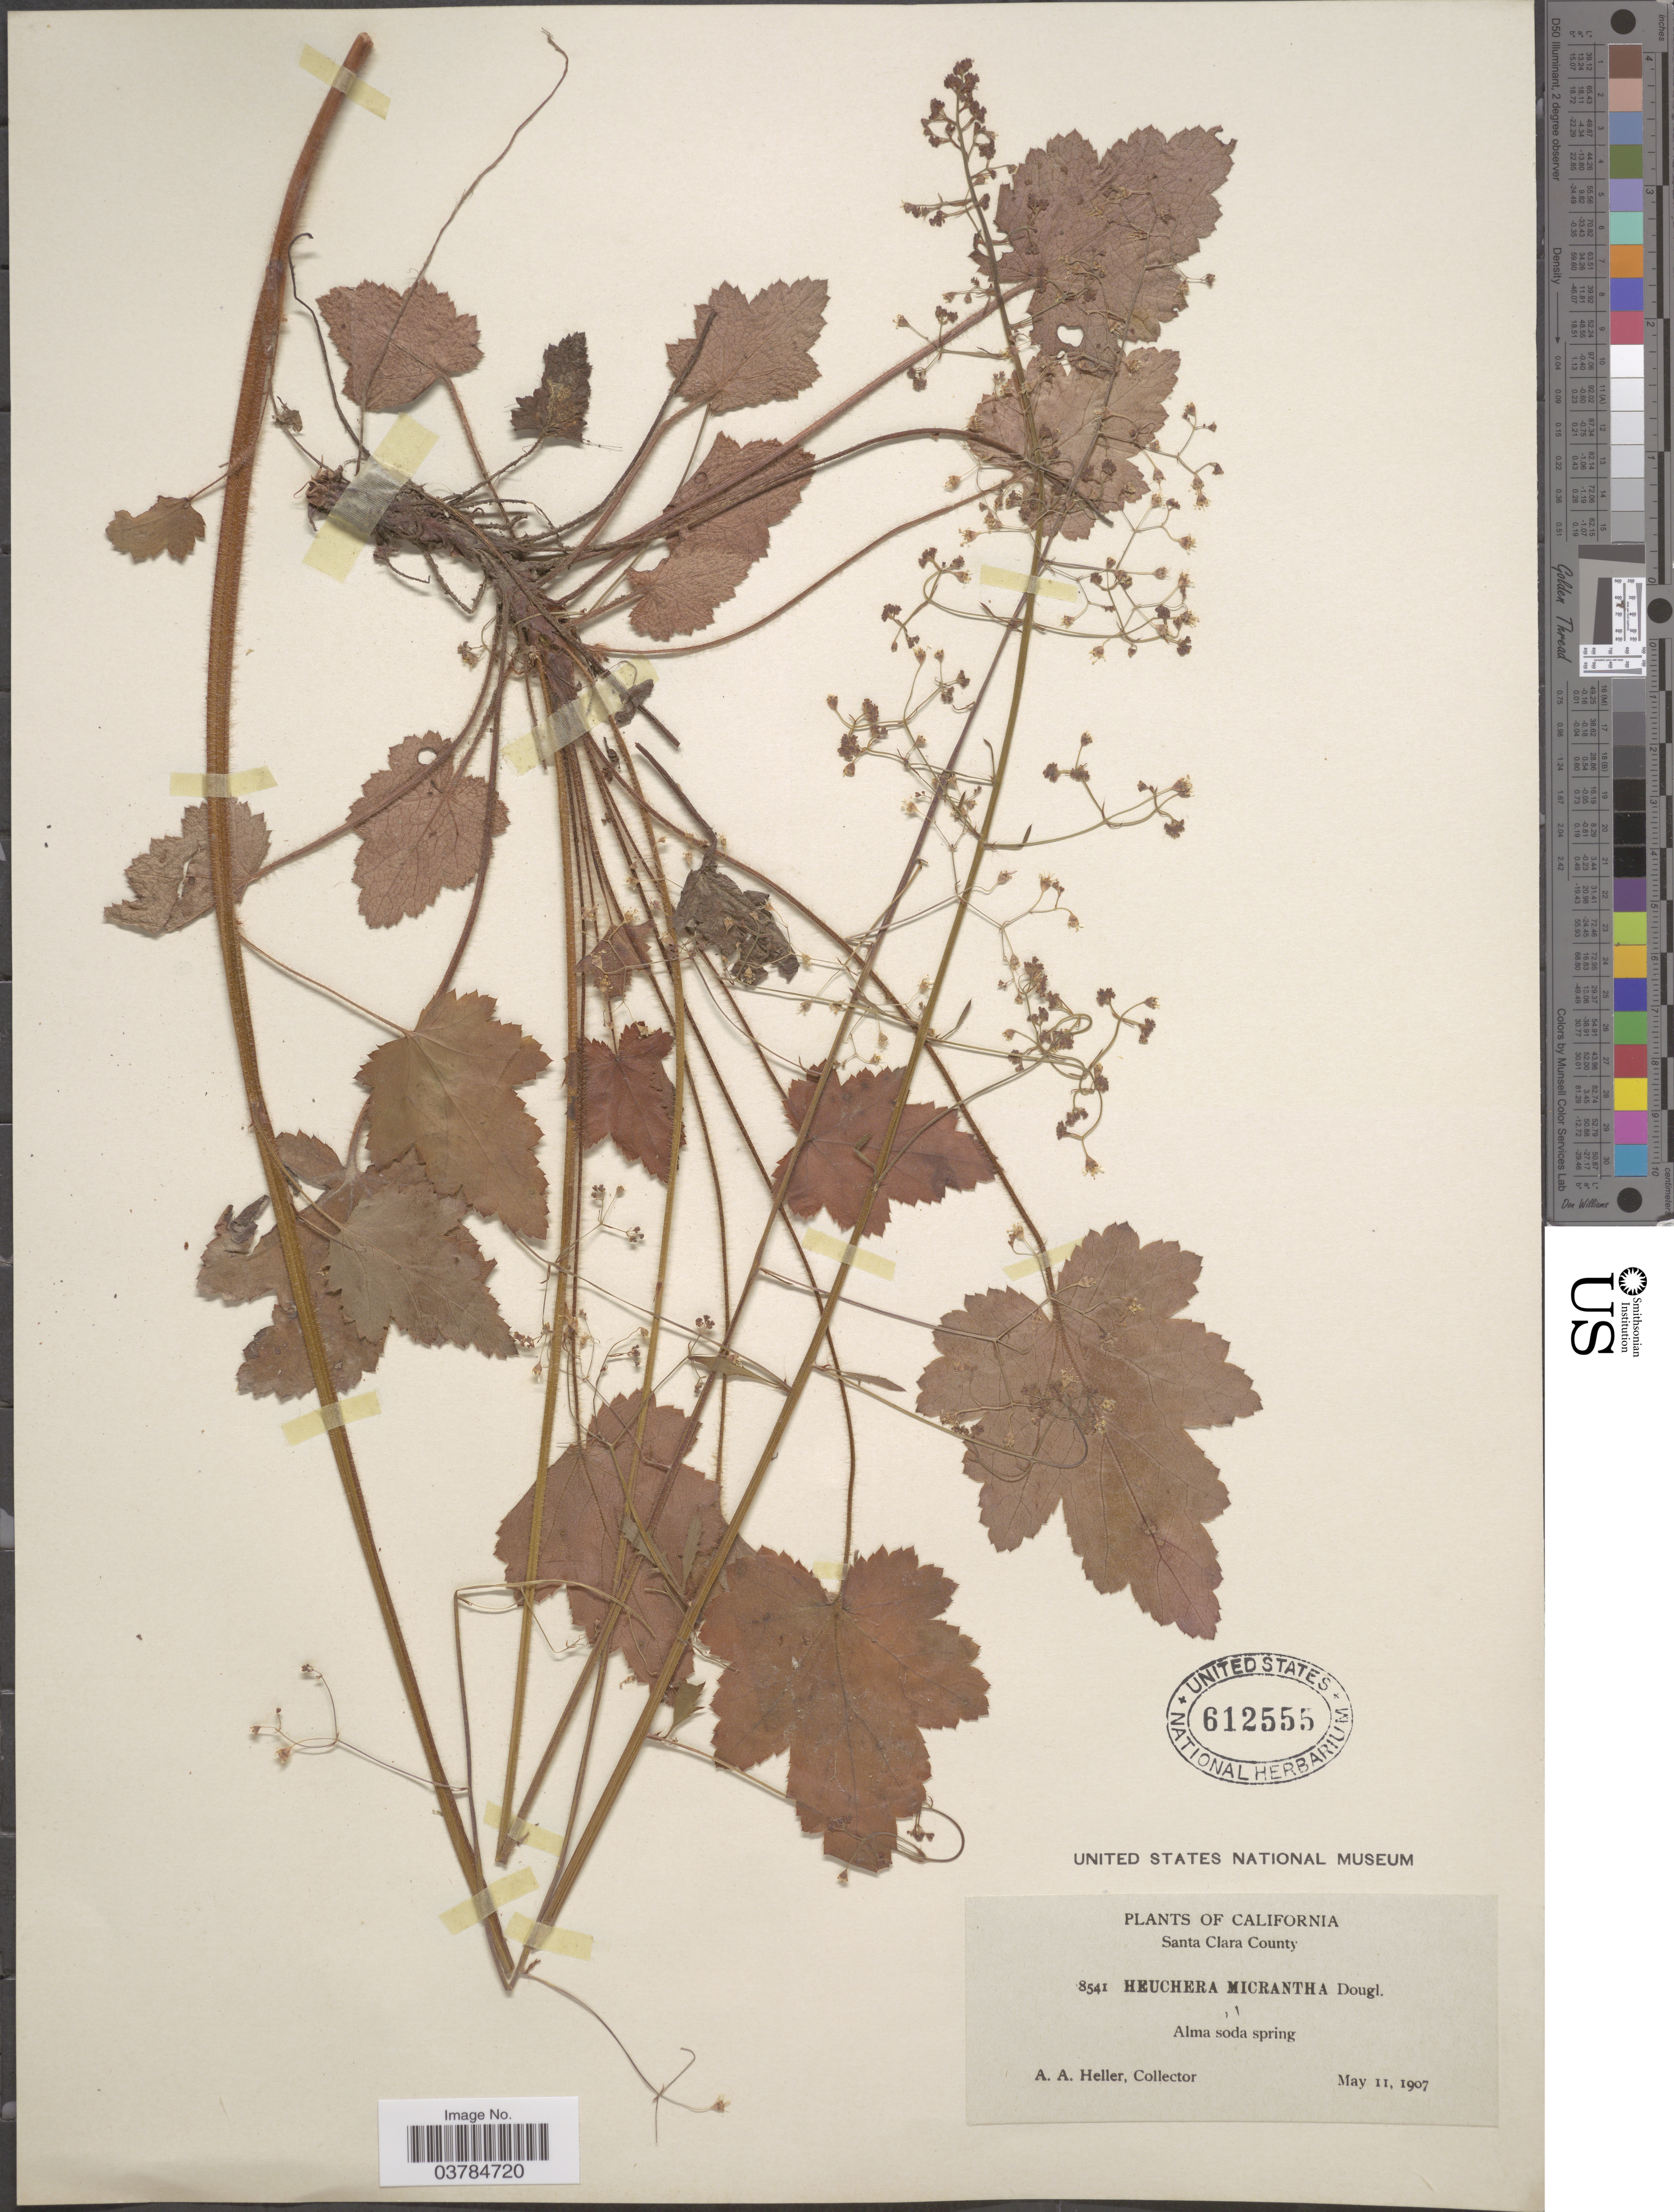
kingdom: Plantae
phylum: Tracheophyta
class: Magnoliopsida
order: Saxifragales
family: Saxifragaceae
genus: Heuchera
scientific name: Heuchera micrantha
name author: Douglas ex Lindl.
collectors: A. A. Heller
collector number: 8541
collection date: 1907-05-11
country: United States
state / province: California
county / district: Santa Clara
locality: Santa Clara County. Alma soda spring.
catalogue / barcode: US 612555